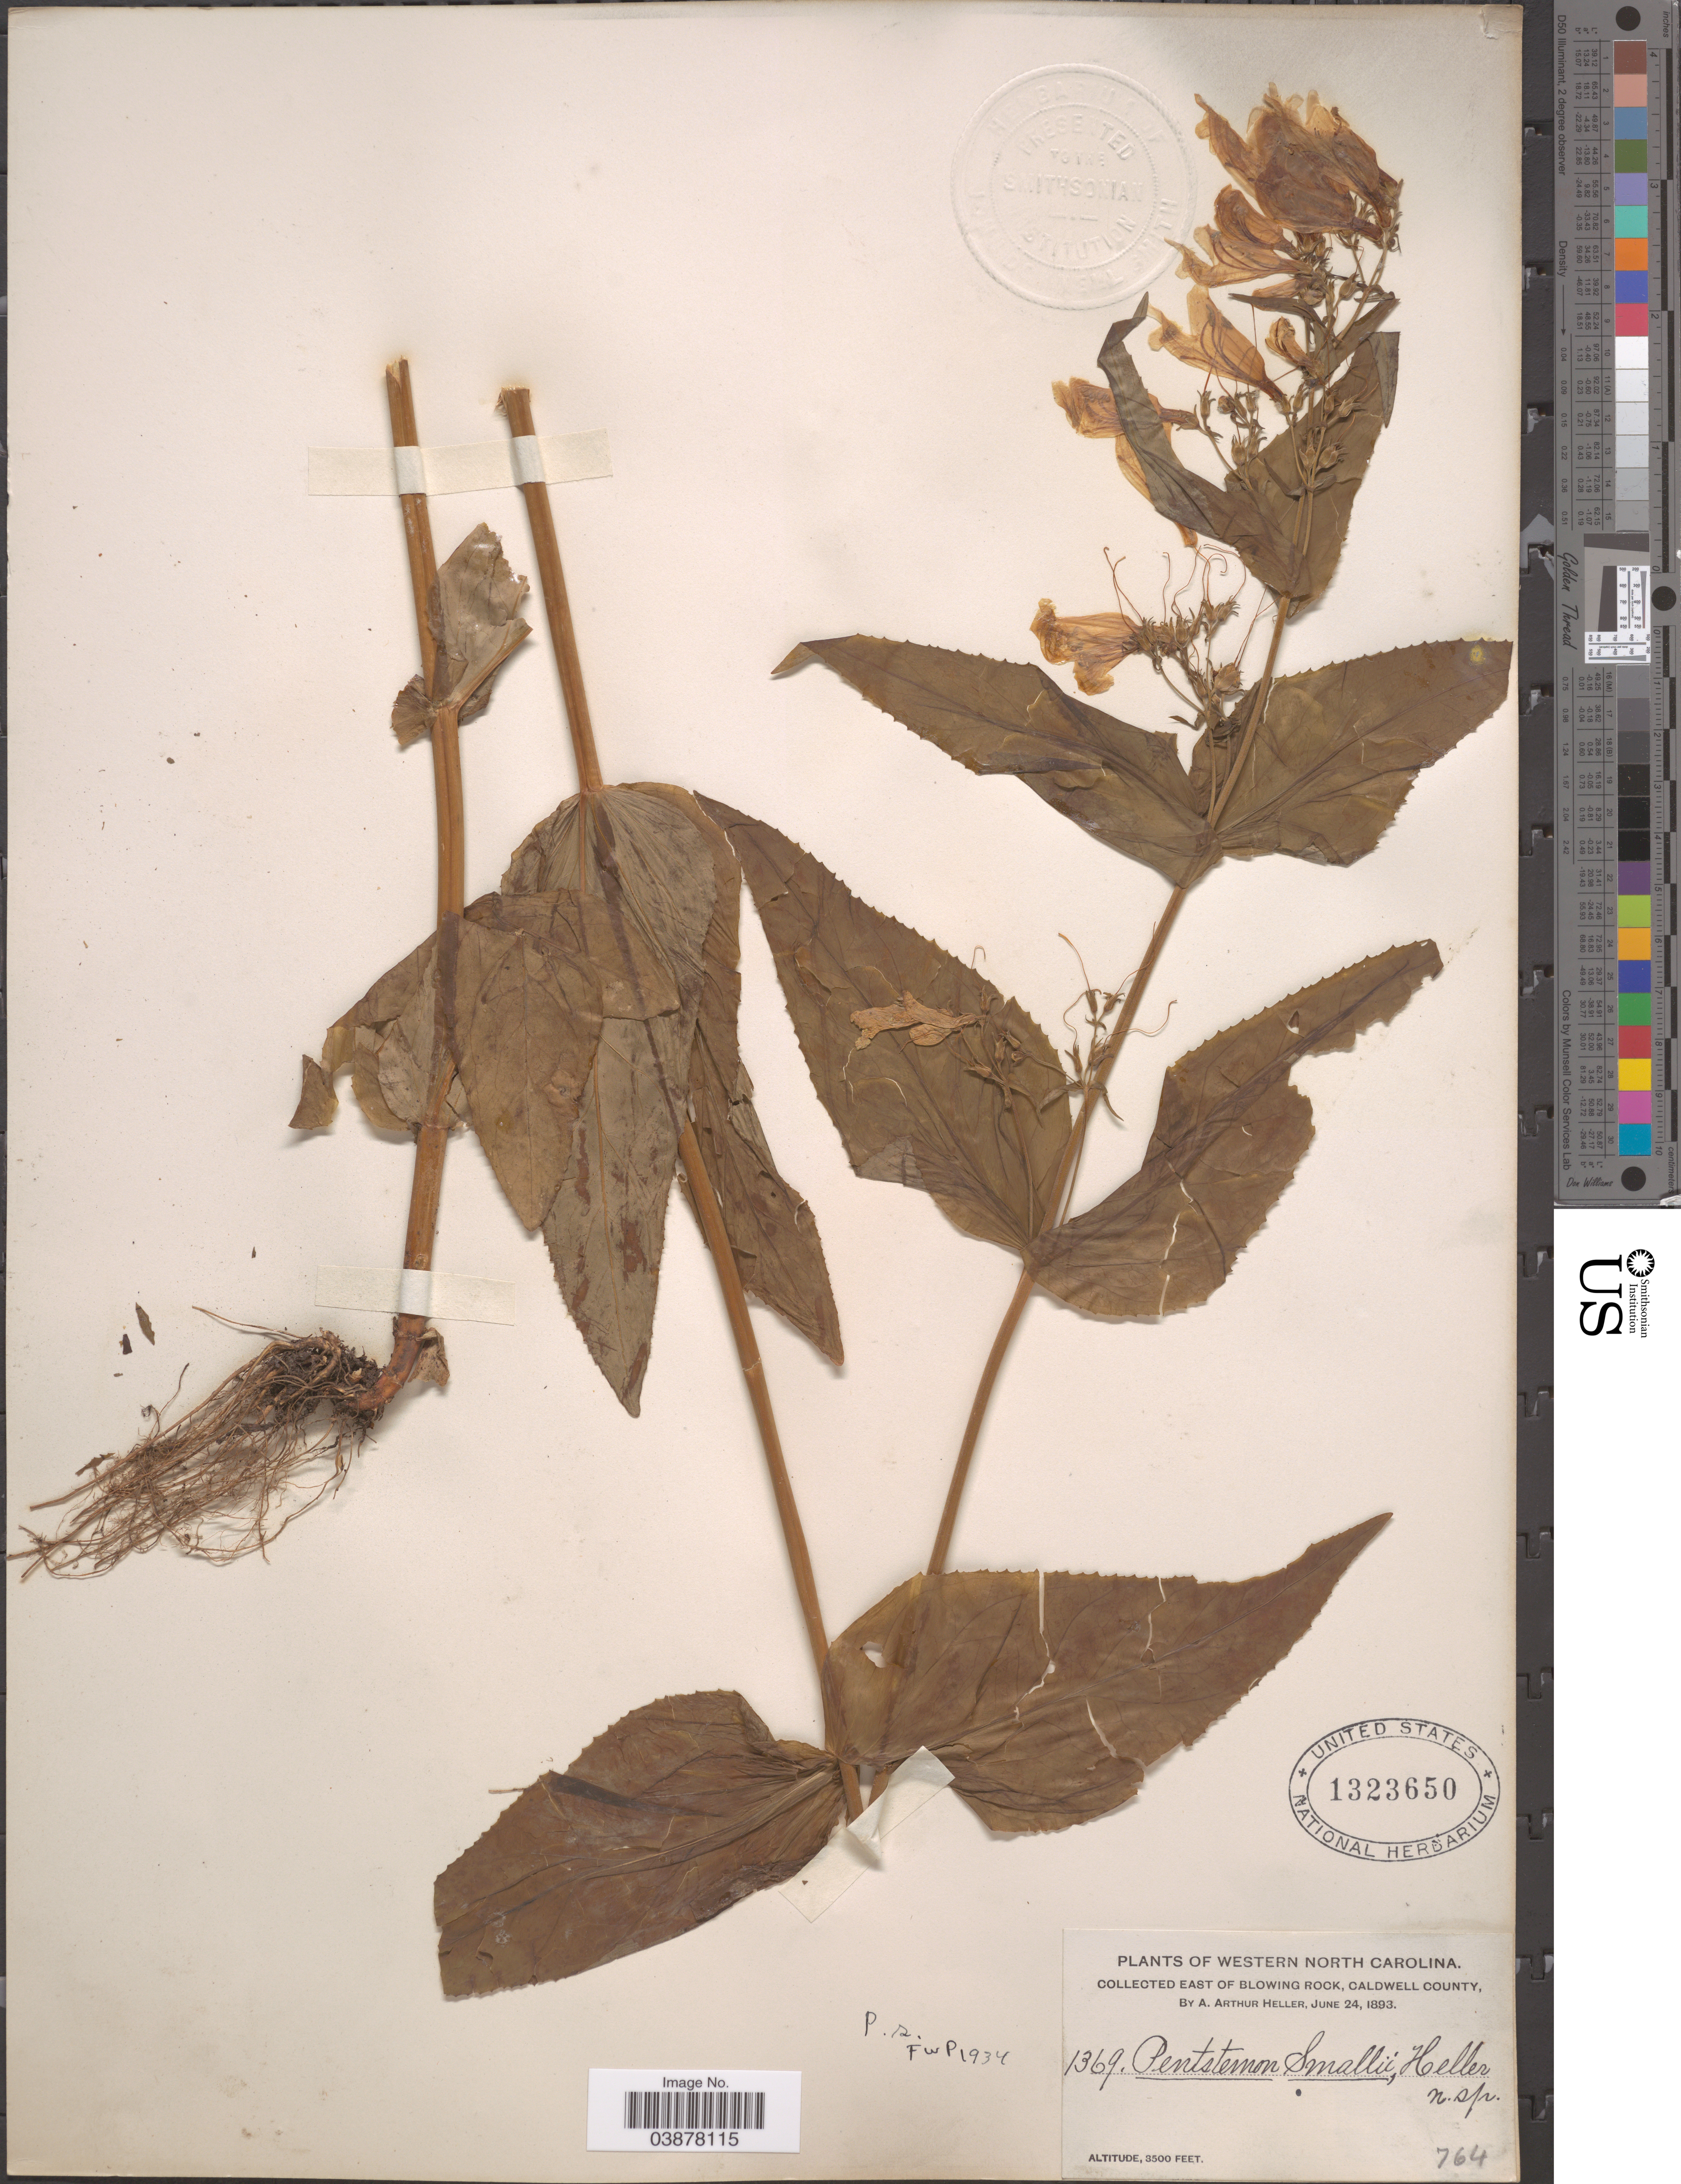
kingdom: Plantae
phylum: Tracheophyta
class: Magnoliopsida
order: Lamiales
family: Plantaginaceae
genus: Penstemon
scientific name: Penstemon smallii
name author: A. Heller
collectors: A. A. Heller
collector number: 1369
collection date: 1893-06-24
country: United States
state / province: North Carolina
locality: Western North Carolina. East of Blowing Rock, Caldwell County.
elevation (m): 1067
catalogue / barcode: US 1323650